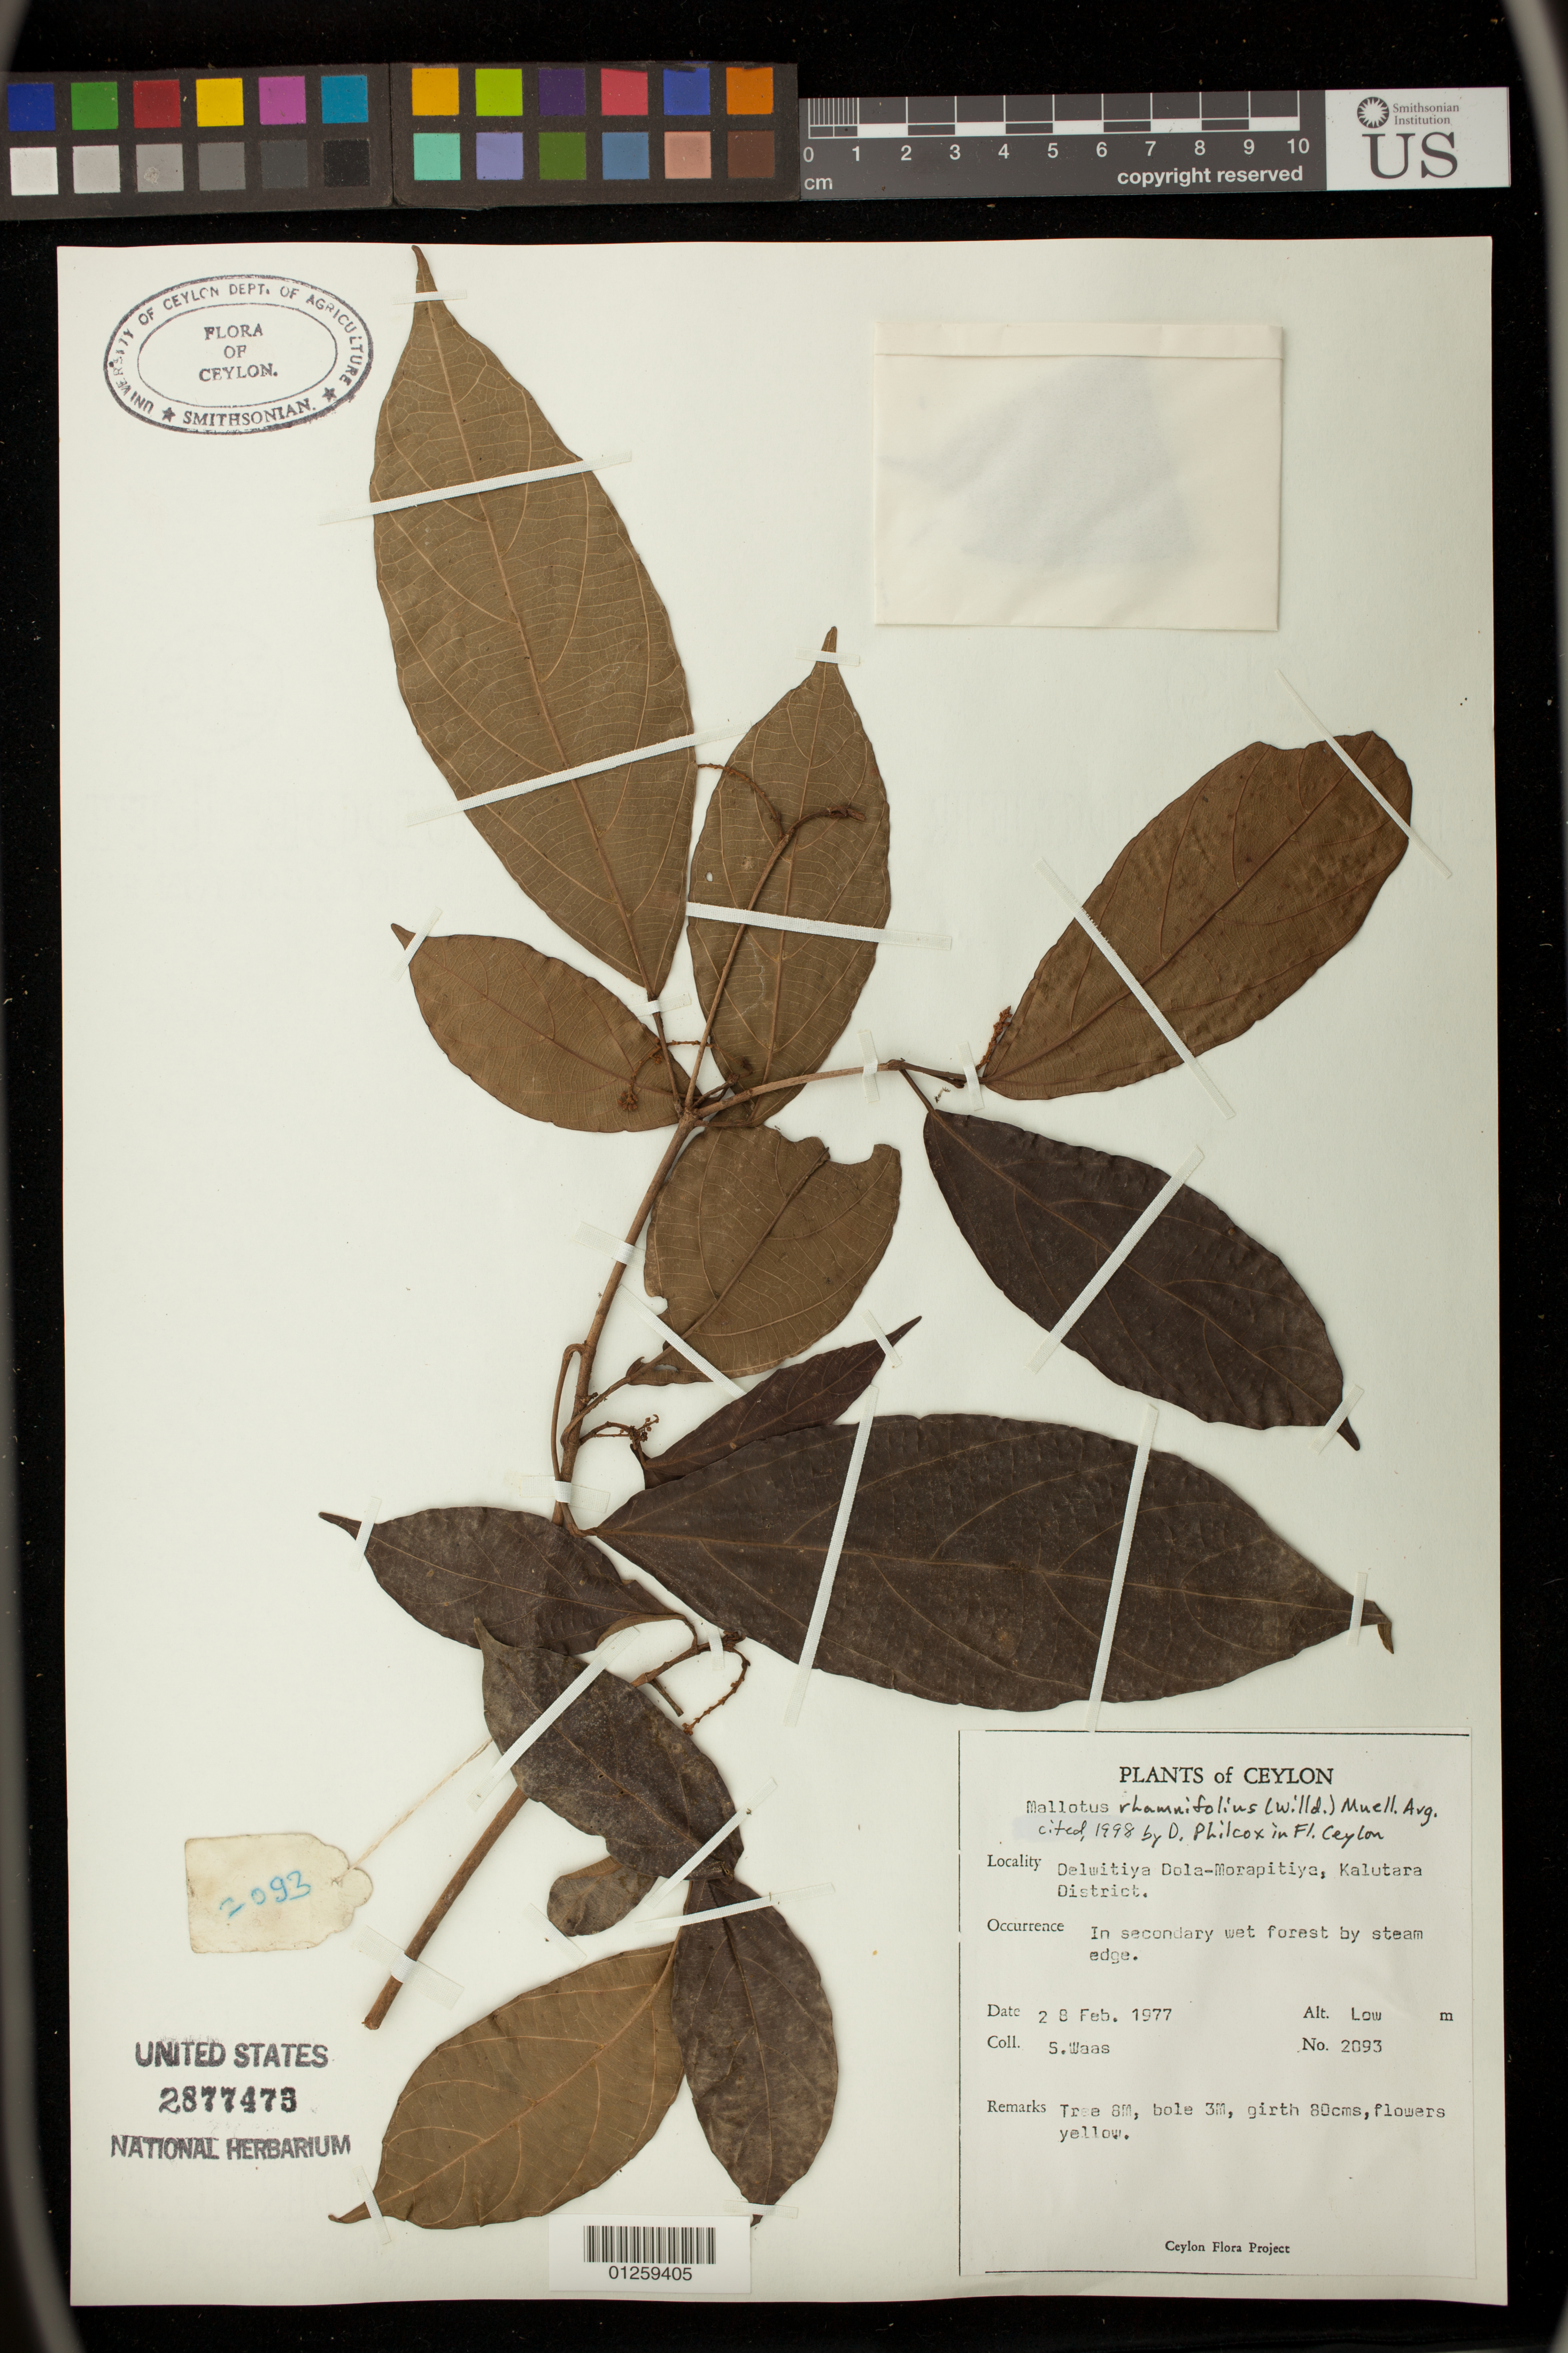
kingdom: Plantae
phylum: Tracheophyta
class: Magnoliopsida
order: Malpighiales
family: Euphorbiaceae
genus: Mallotus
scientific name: Mallotus rhamnifolius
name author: (Willd.) Müll. Arg.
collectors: S. Waas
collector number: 2093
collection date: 1977-02-28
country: Sri Lanka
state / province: Western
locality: Delwitiya Dola-Morapitiya, Kalutara District.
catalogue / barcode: US 2877473